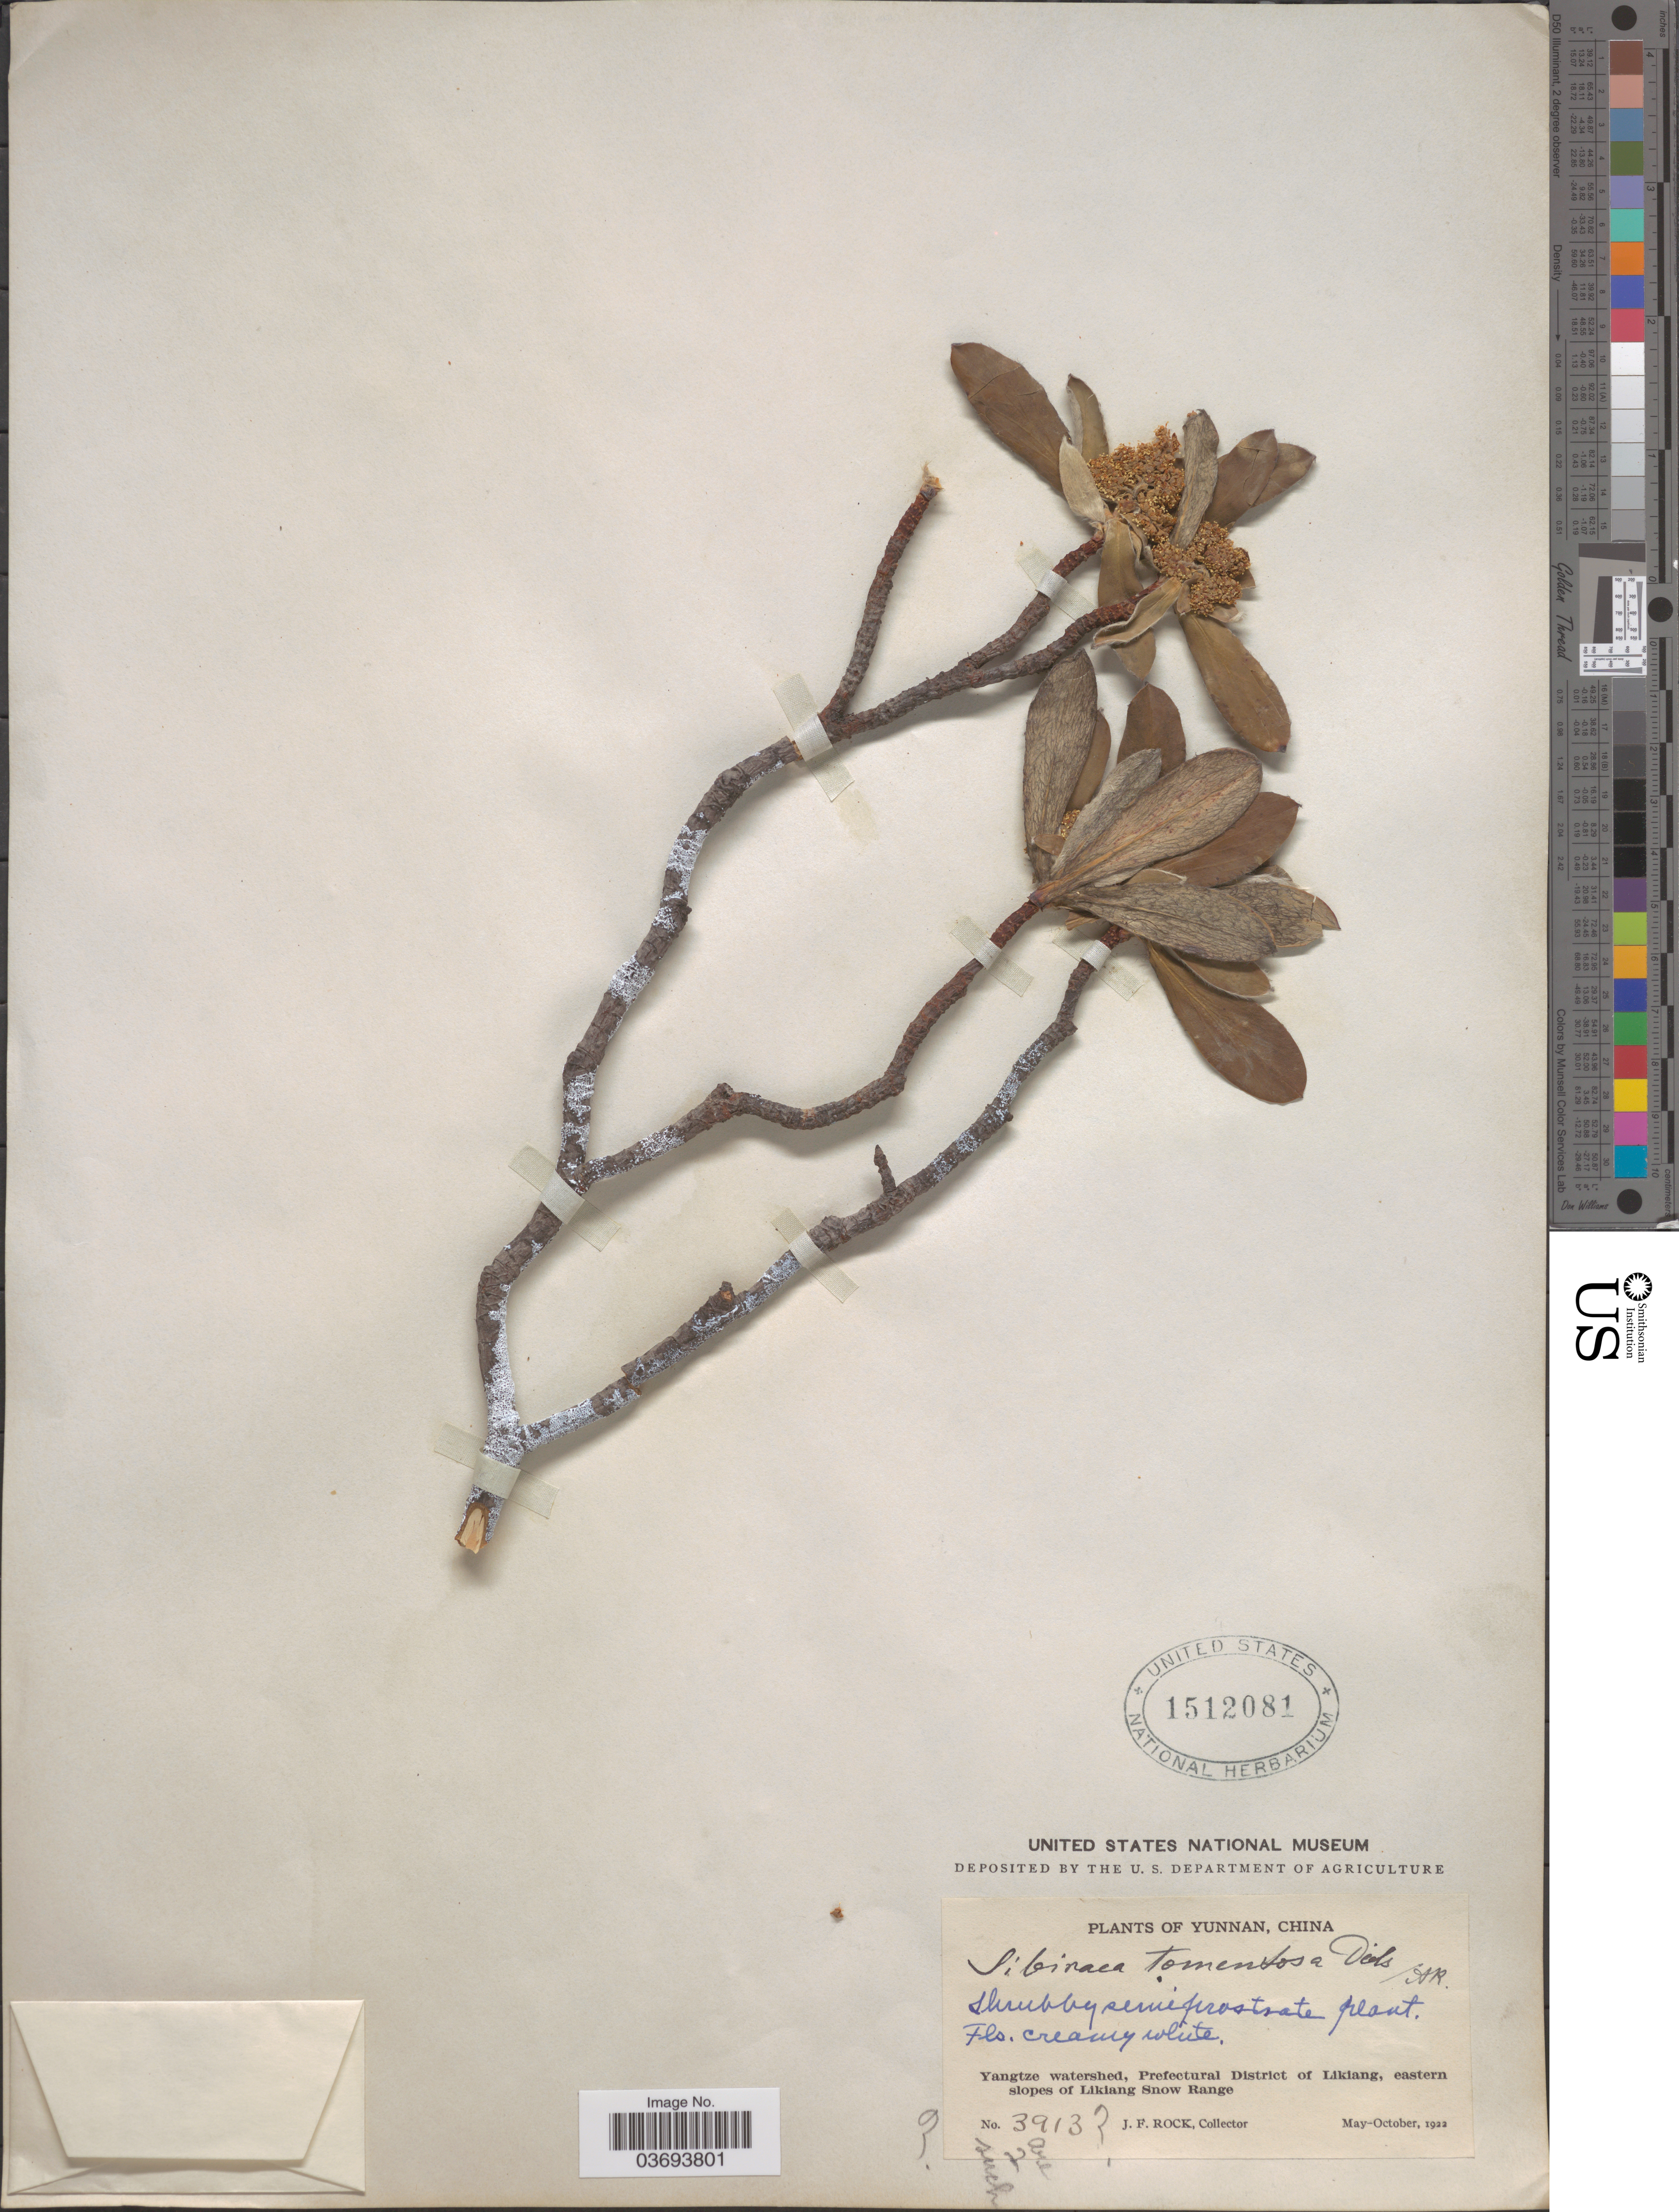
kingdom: Plantae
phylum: Tracheophyta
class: Magnoliopsida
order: Rosales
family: Rosaceae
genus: Sibiraea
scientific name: Sibiraea tomentosa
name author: Diels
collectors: J. Rock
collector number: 3913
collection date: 1922-05/1922-10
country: China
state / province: Yunnan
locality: Yangtze watershed, Prefectural District of Likiang, eastern slopes of Likiang Snow Range.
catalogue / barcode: US 1512081